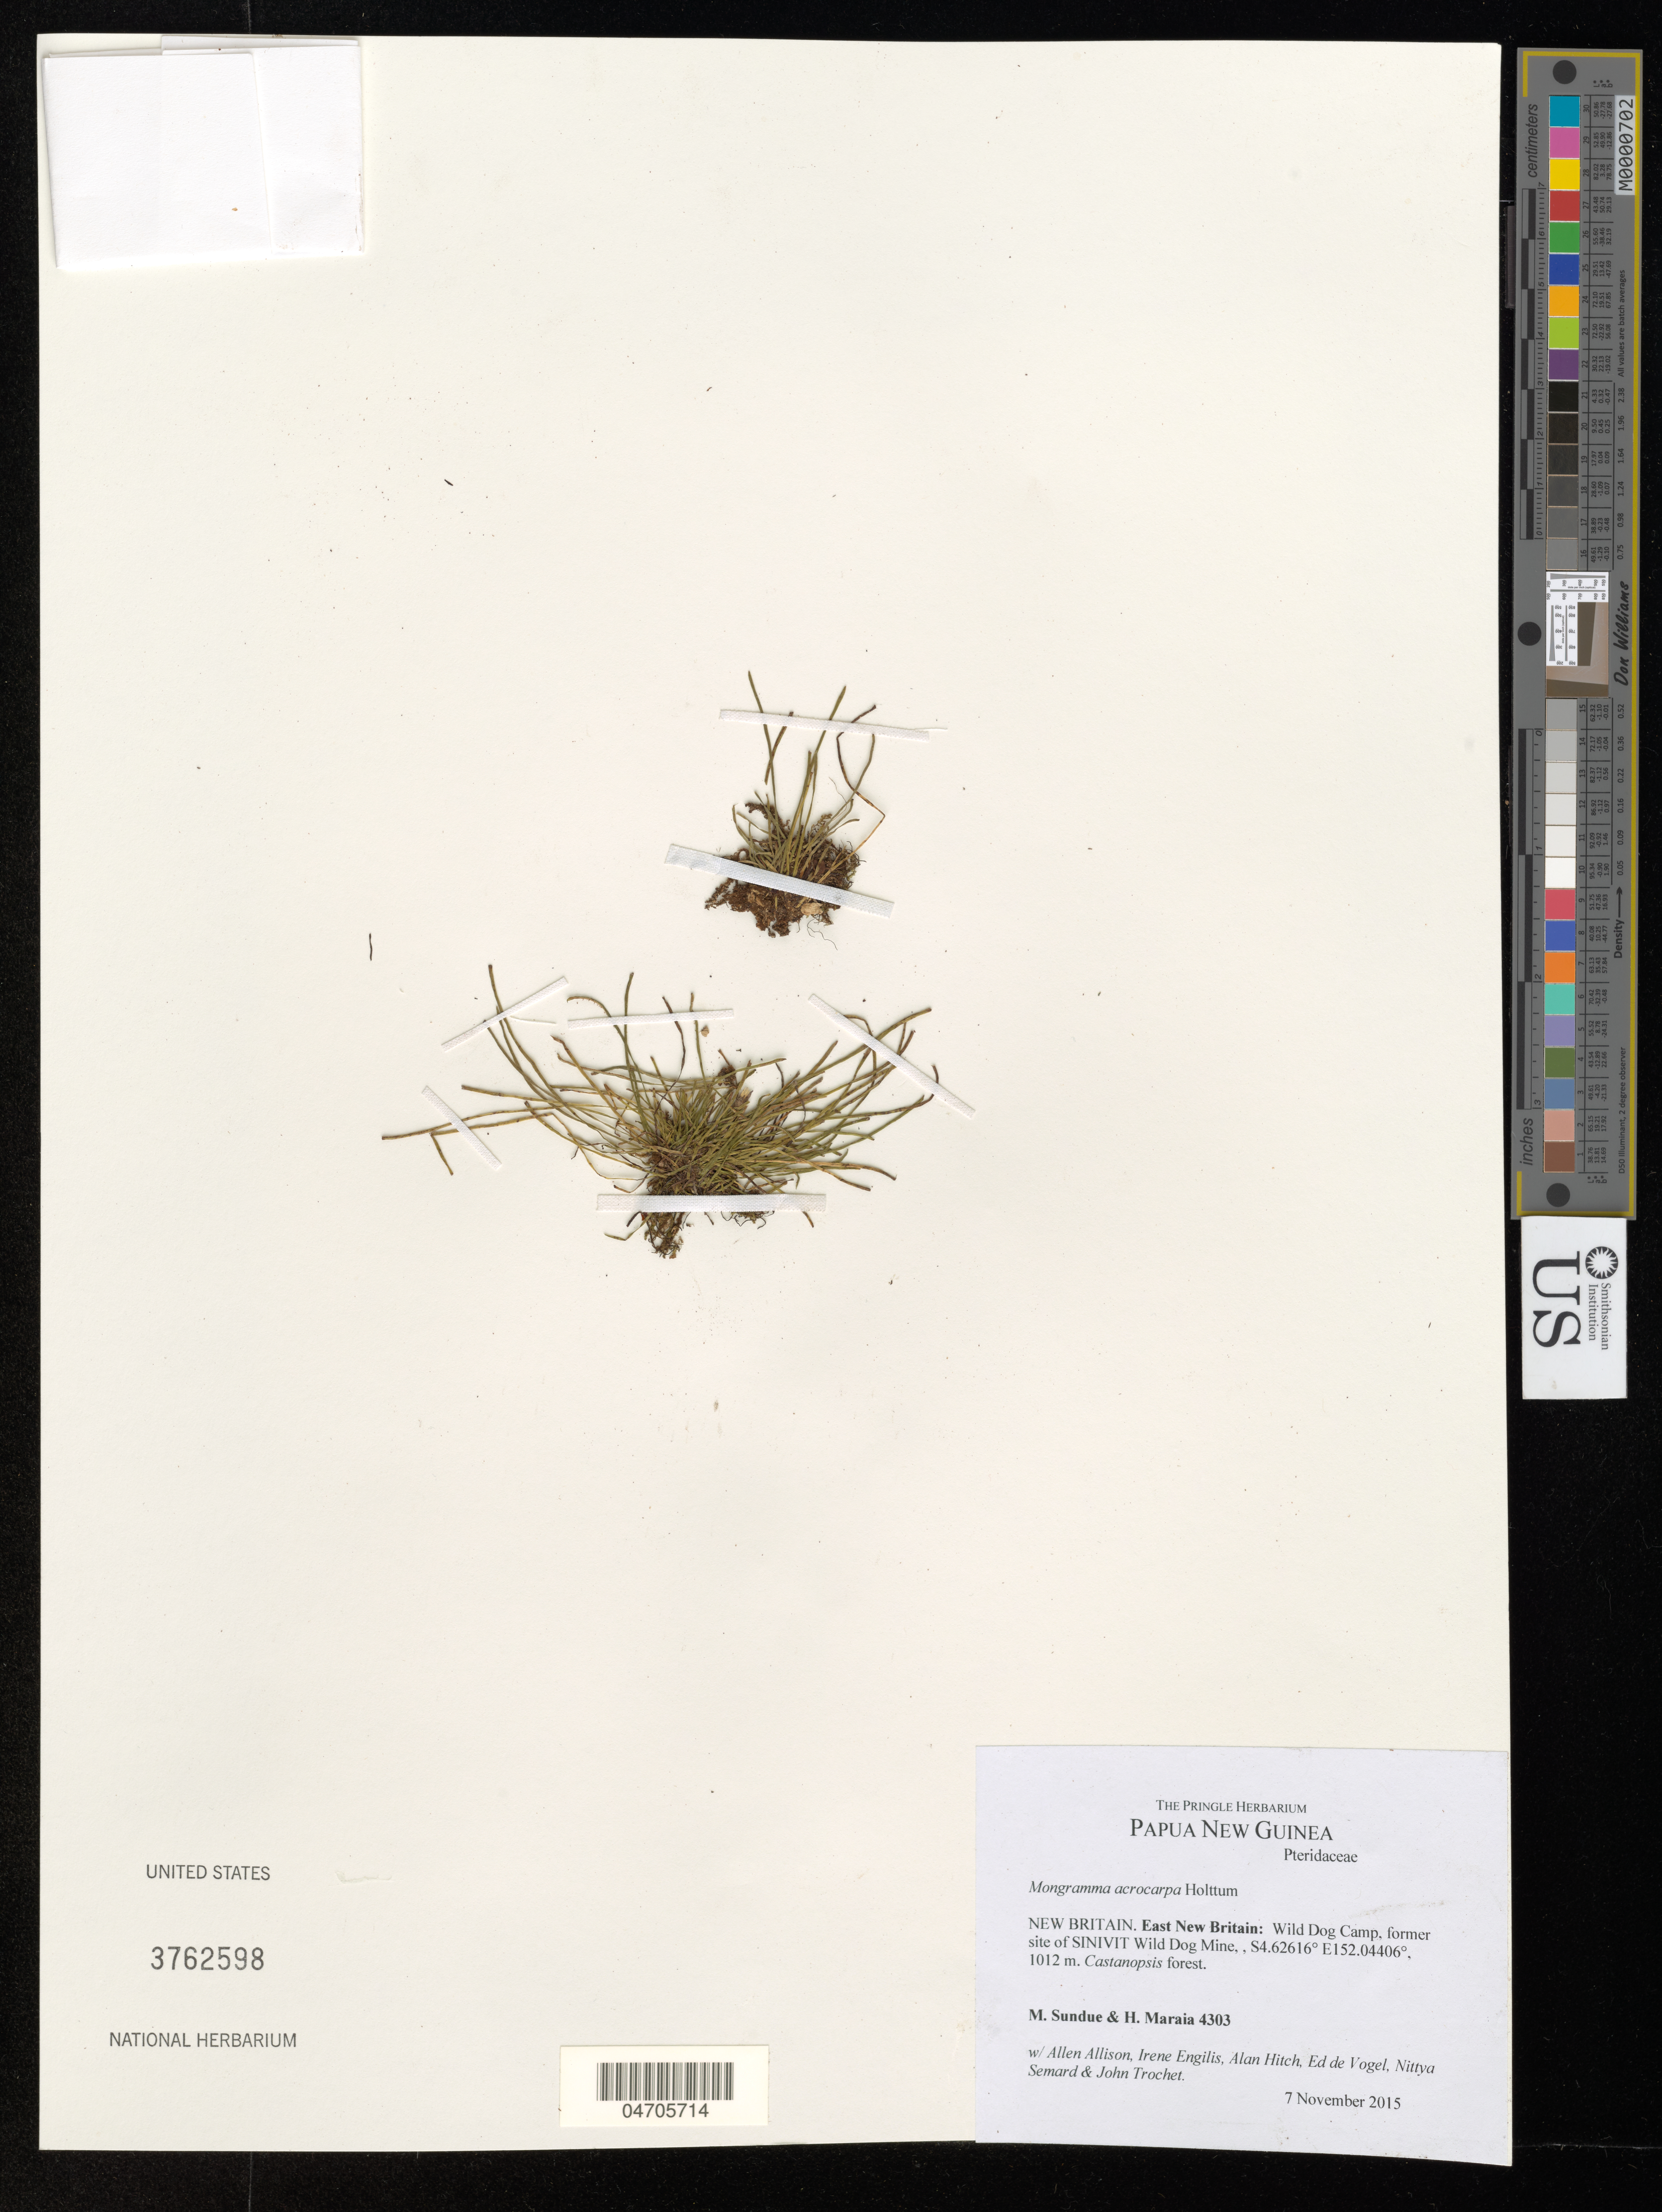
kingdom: Plantae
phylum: Tracheophyta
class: Polypodiopsida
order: Polypodiales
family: Pteridaceae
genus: Monogramma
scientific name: Monogramma acrocarpa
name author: (Holttum) D.L. Jones & D.L. Jones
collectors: M. Sundue, H. Maraia, A. Allison & A. Garcia Jimenez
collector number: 4303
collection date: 2015-11-07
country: Papua New Guinea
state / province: East New Britain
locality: New Britain. Wild Dog Camp, former sire of SINIVIT Wild Dog Mine.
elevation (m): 1012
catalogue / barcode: US 3762598